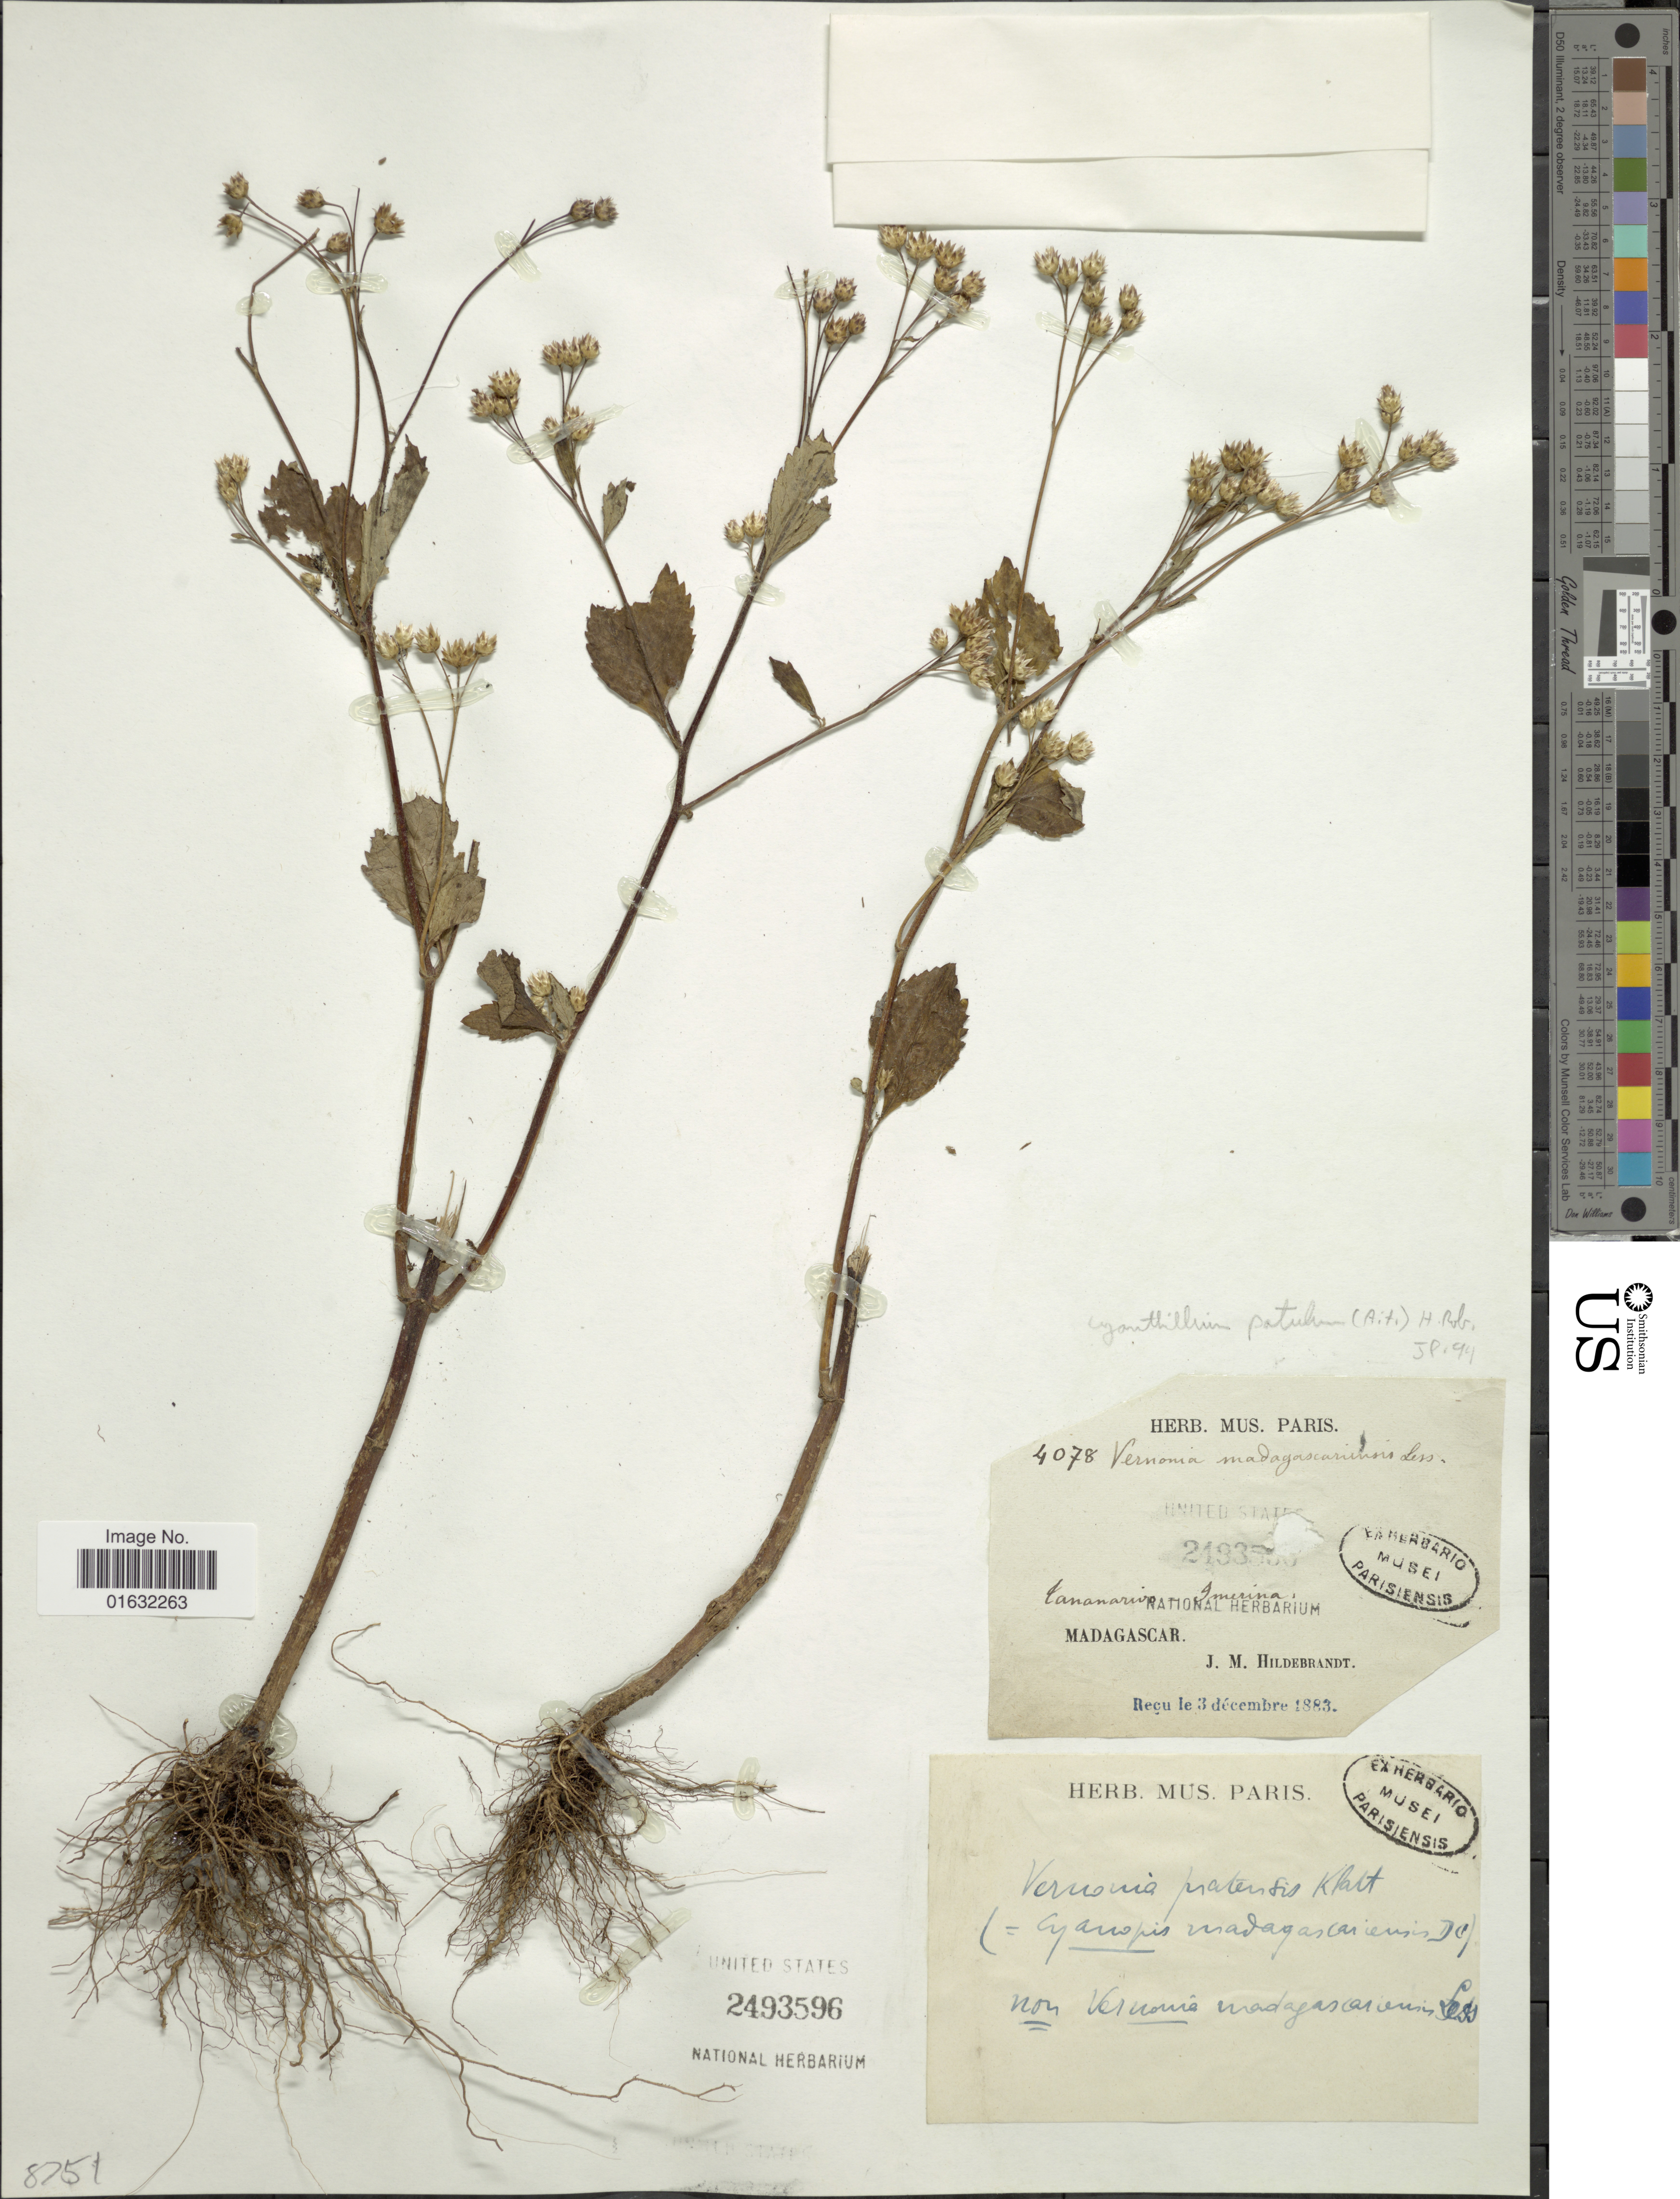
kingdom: Plantae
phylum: Tracheophyta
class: Magnoliopsida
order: Asterales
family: Asteraceae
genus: Cyanthillium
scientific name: Cyanthillium patulum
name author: (Aiton) H. Rob.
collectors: J. Hildebrandt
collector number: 4078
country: Madagascar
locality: Tananarivo, Imerina.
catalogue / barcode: US 2493596